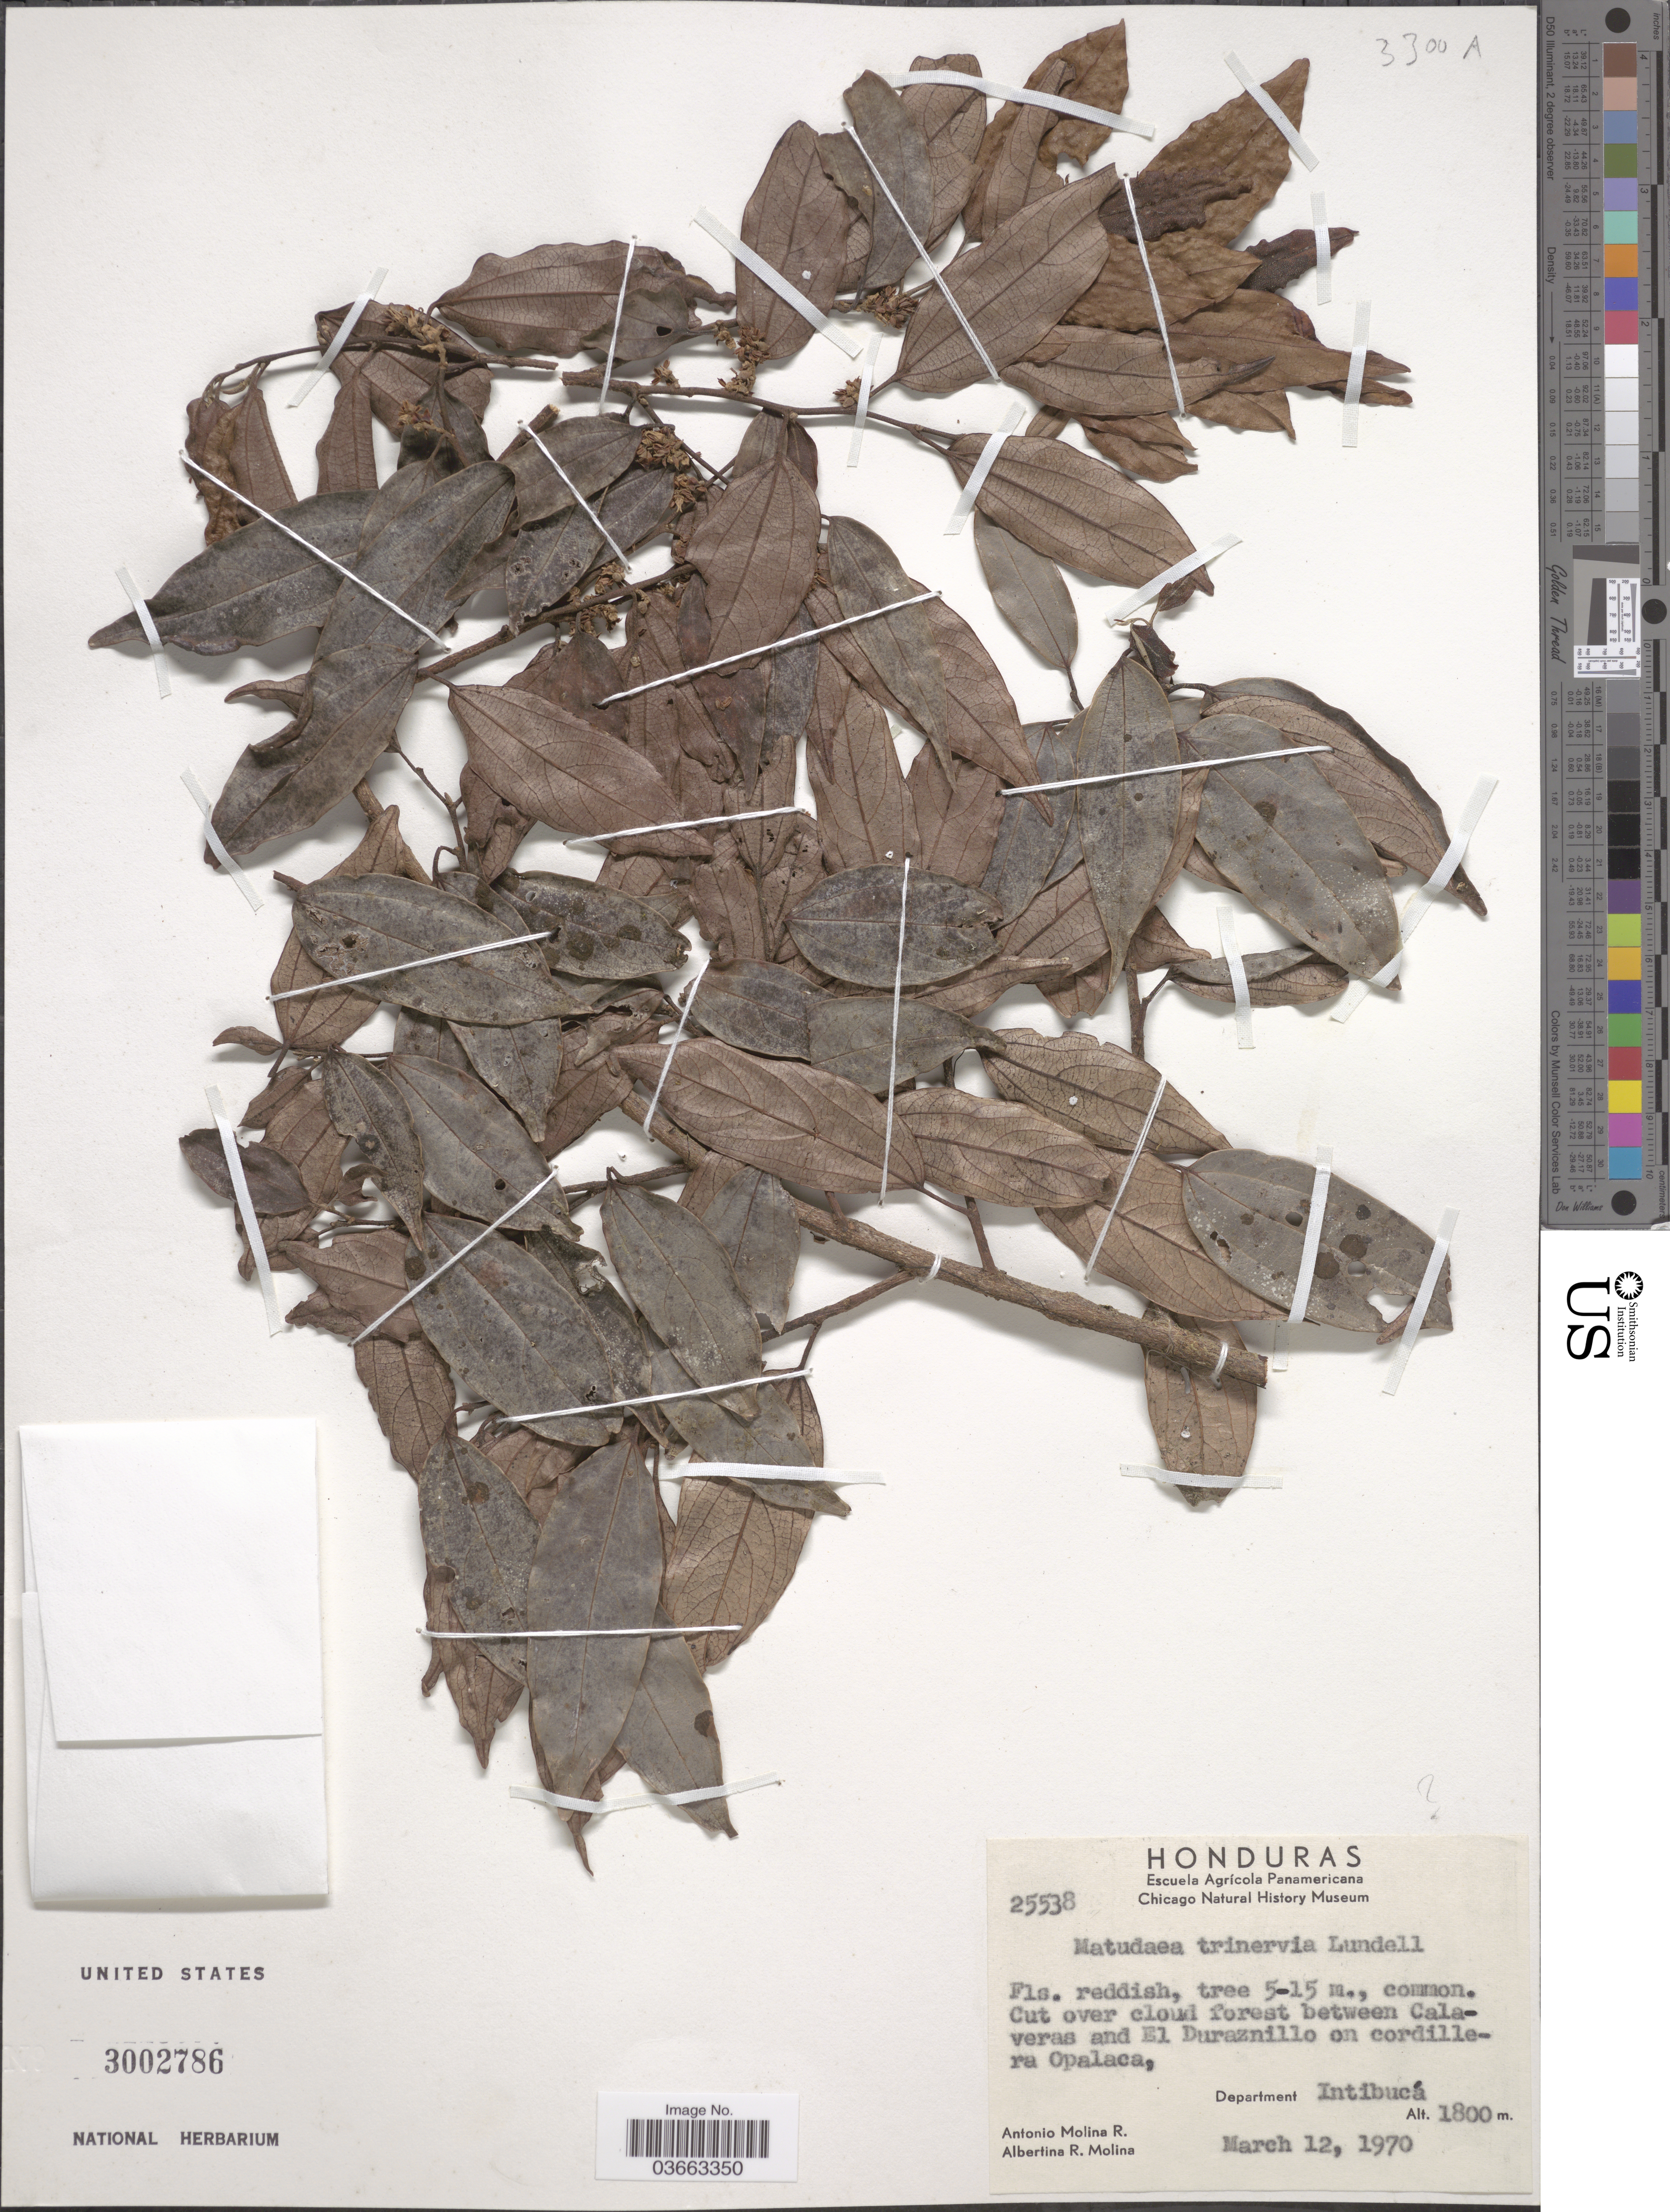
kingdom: Plantae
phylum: Tracheophyta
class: Magnoliopsida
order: Saxifragales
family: Hamamelidaceae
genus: Matudaea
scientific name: Matudaea trinervia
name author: Lundell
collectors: A. Molina R. & A. R. Molina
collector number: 25538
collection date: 1970-03-12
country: Honduras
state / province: Intibuca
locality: Between Calaveras and El Duraznillo on cordillera Opalaca, Department Intibucá.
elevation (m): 1800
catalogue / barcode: US 3002786